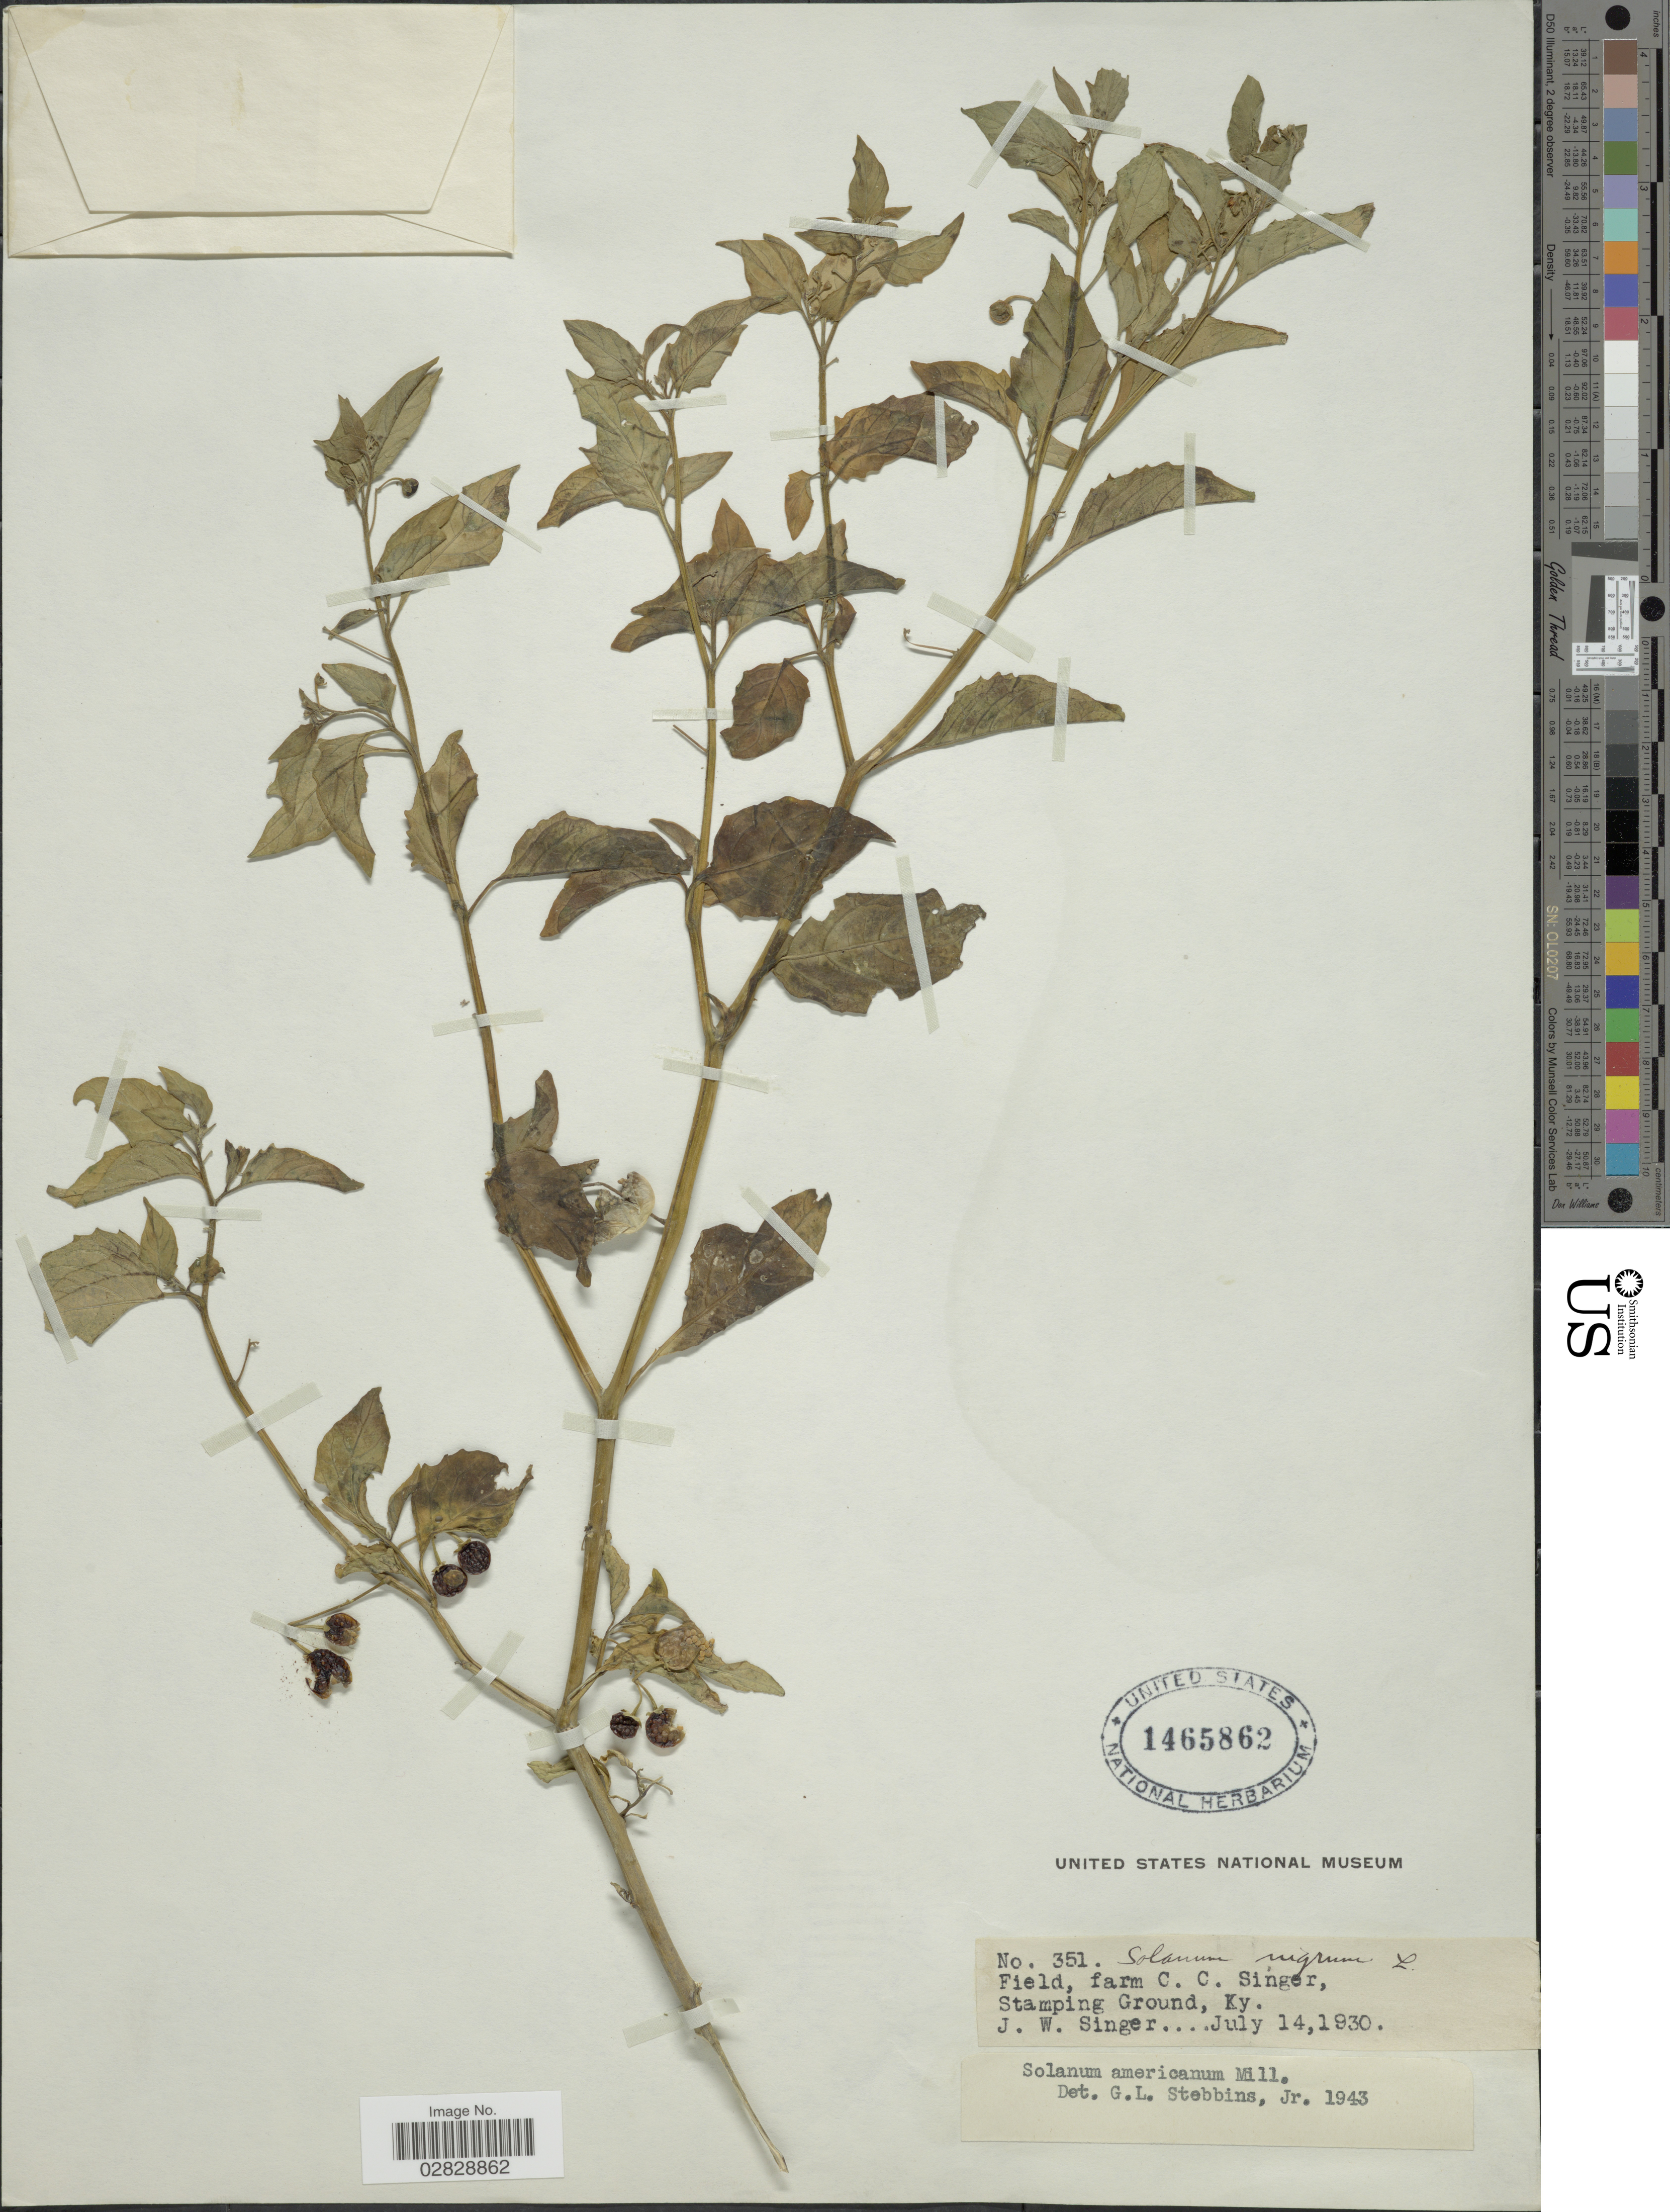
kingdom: Plantae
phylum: Tracheophyta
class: Magnoliopsida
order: Solanales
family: Solanaceae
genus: Solanum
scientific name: Solanum emulans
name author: Raf.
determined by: Knapp, S. D.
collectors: J. EW. Singer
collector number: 351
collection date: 1930-07-14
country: United States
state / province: Kentucky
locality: Field, farm C. C. Singer, Stamping Ground.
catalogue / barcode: US 1465862